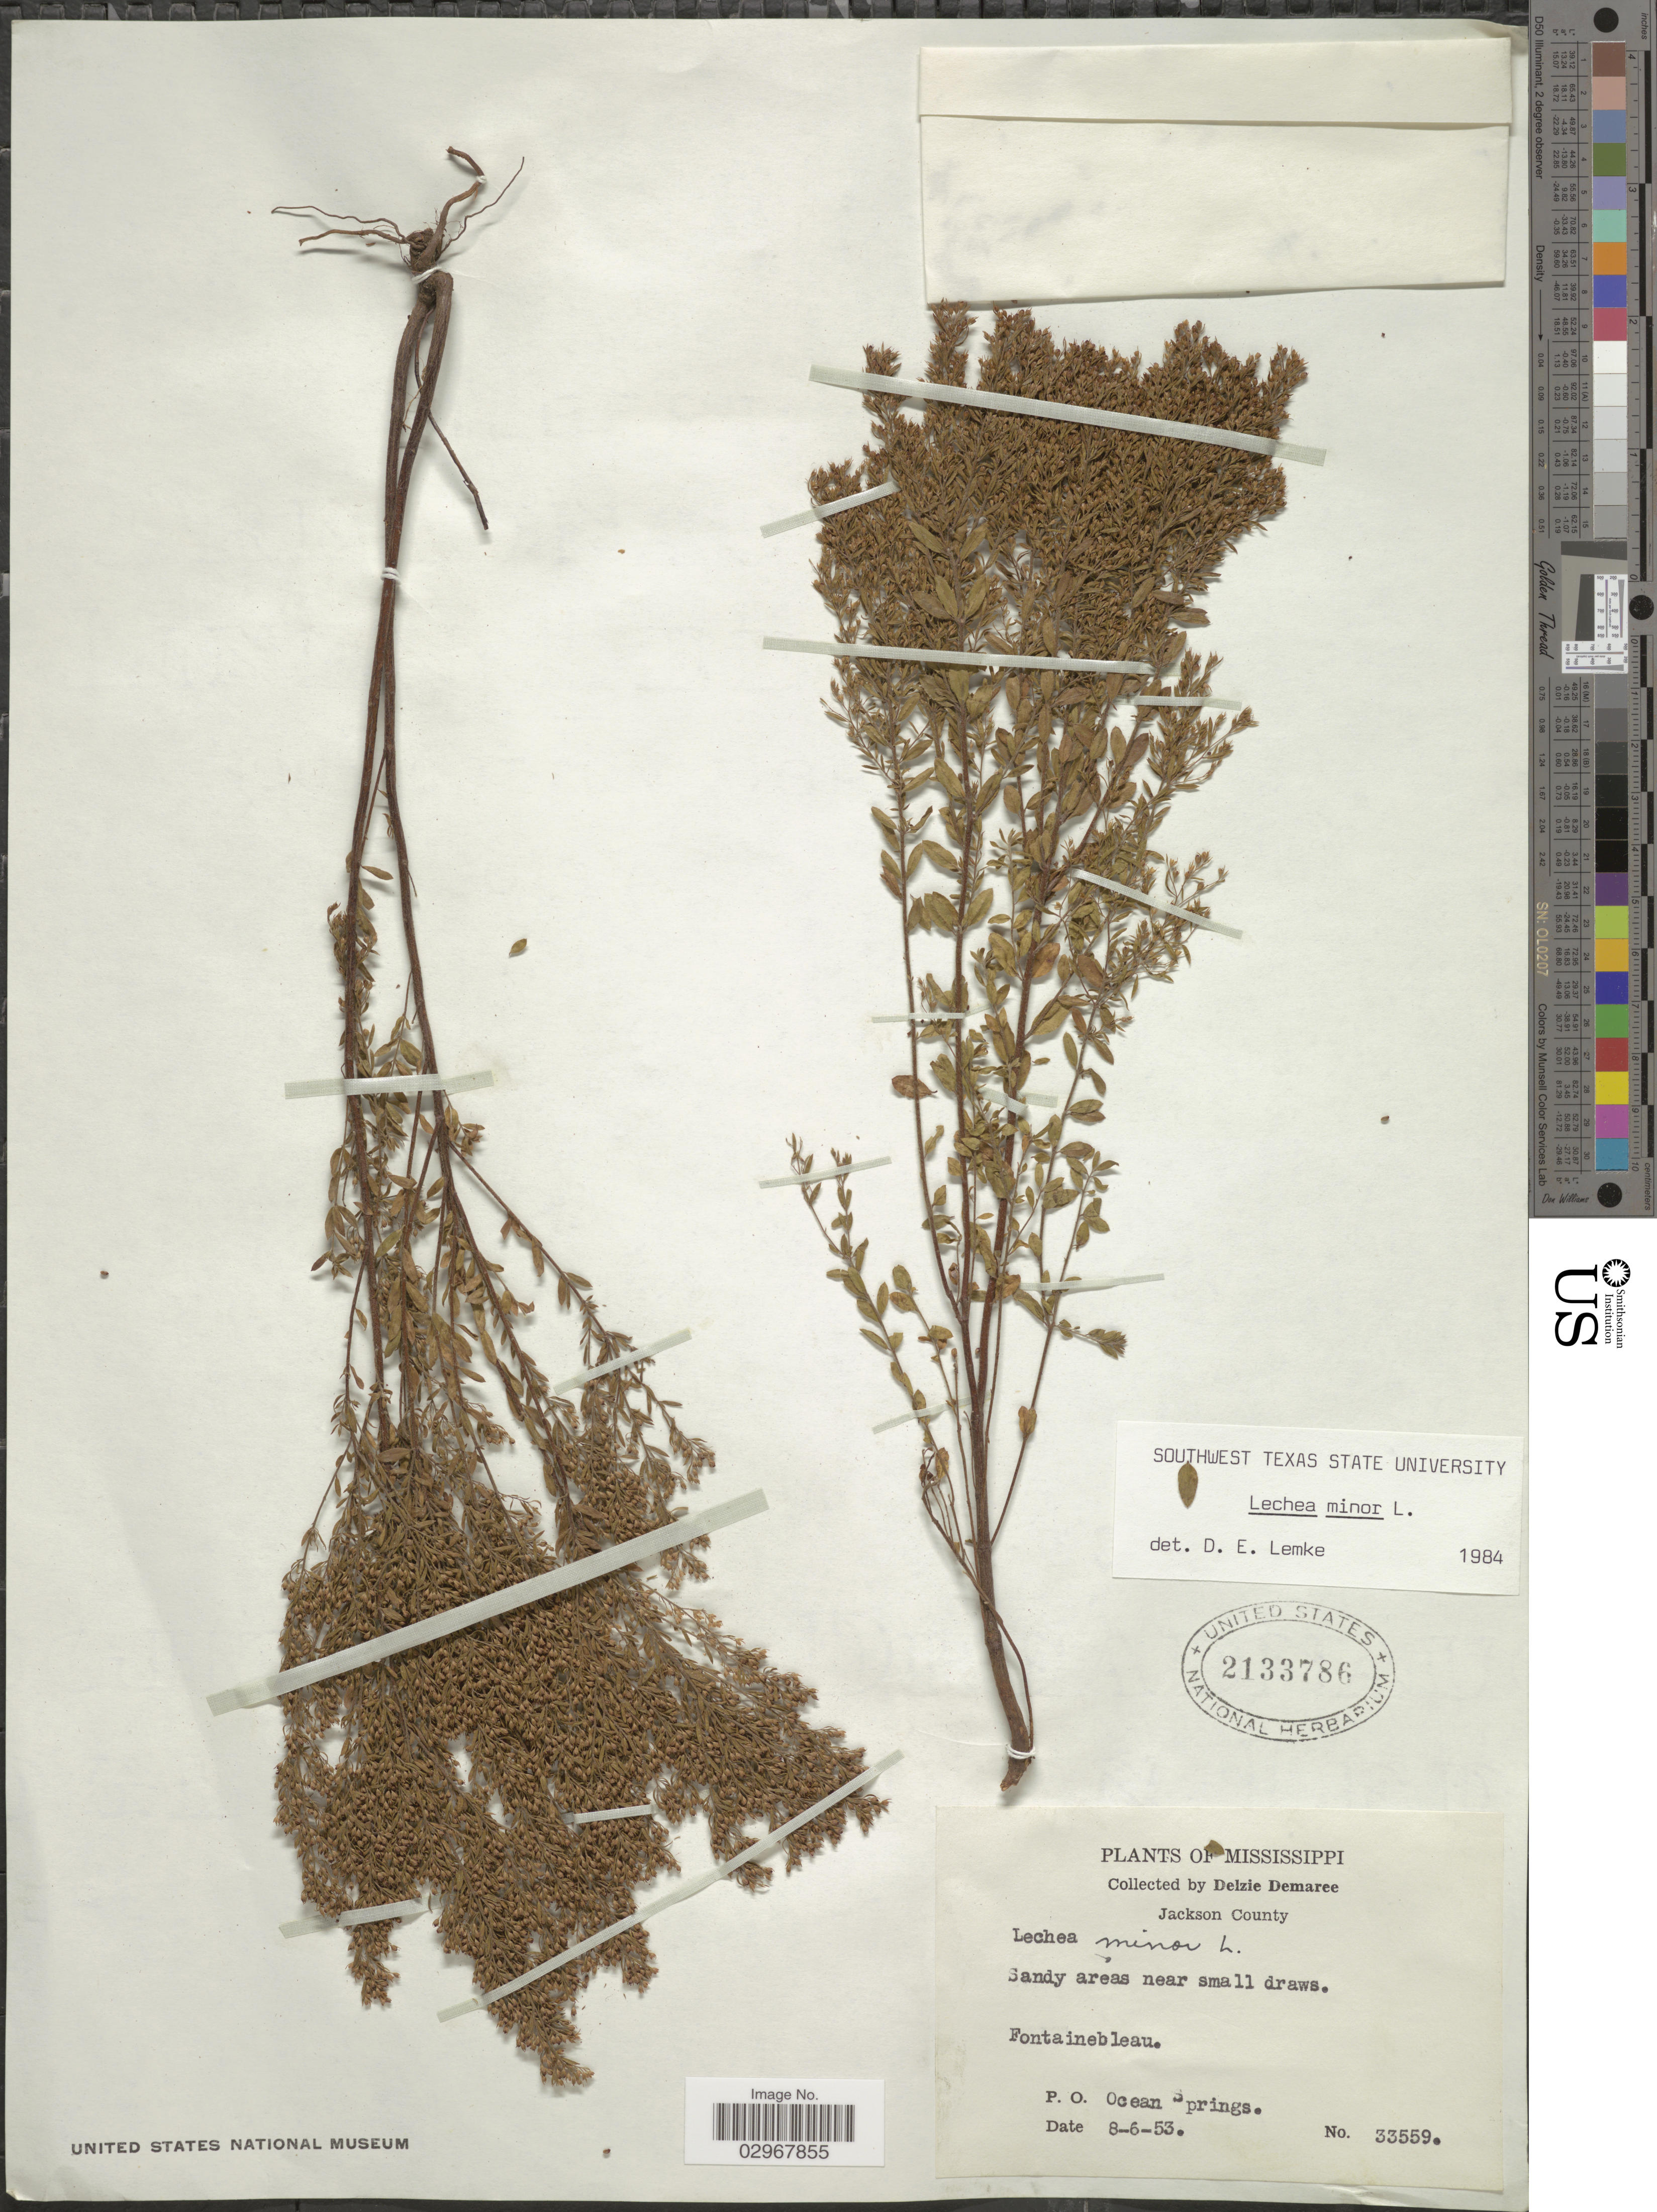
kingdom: Plantae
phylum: Tracheophyta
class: Magnoliopsida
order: Malvales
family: Cistaceae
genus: Lechea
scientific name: Lechea minor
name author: L.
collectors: D. Demaree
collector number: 33559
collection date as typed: Transcribed d/m/y: 6/8/53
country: United States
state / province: Mississippi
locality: Jackson County. Sandy areas near small draws. Fontainebleau. P.O. Ocean Springs.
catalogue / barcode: US 2133786